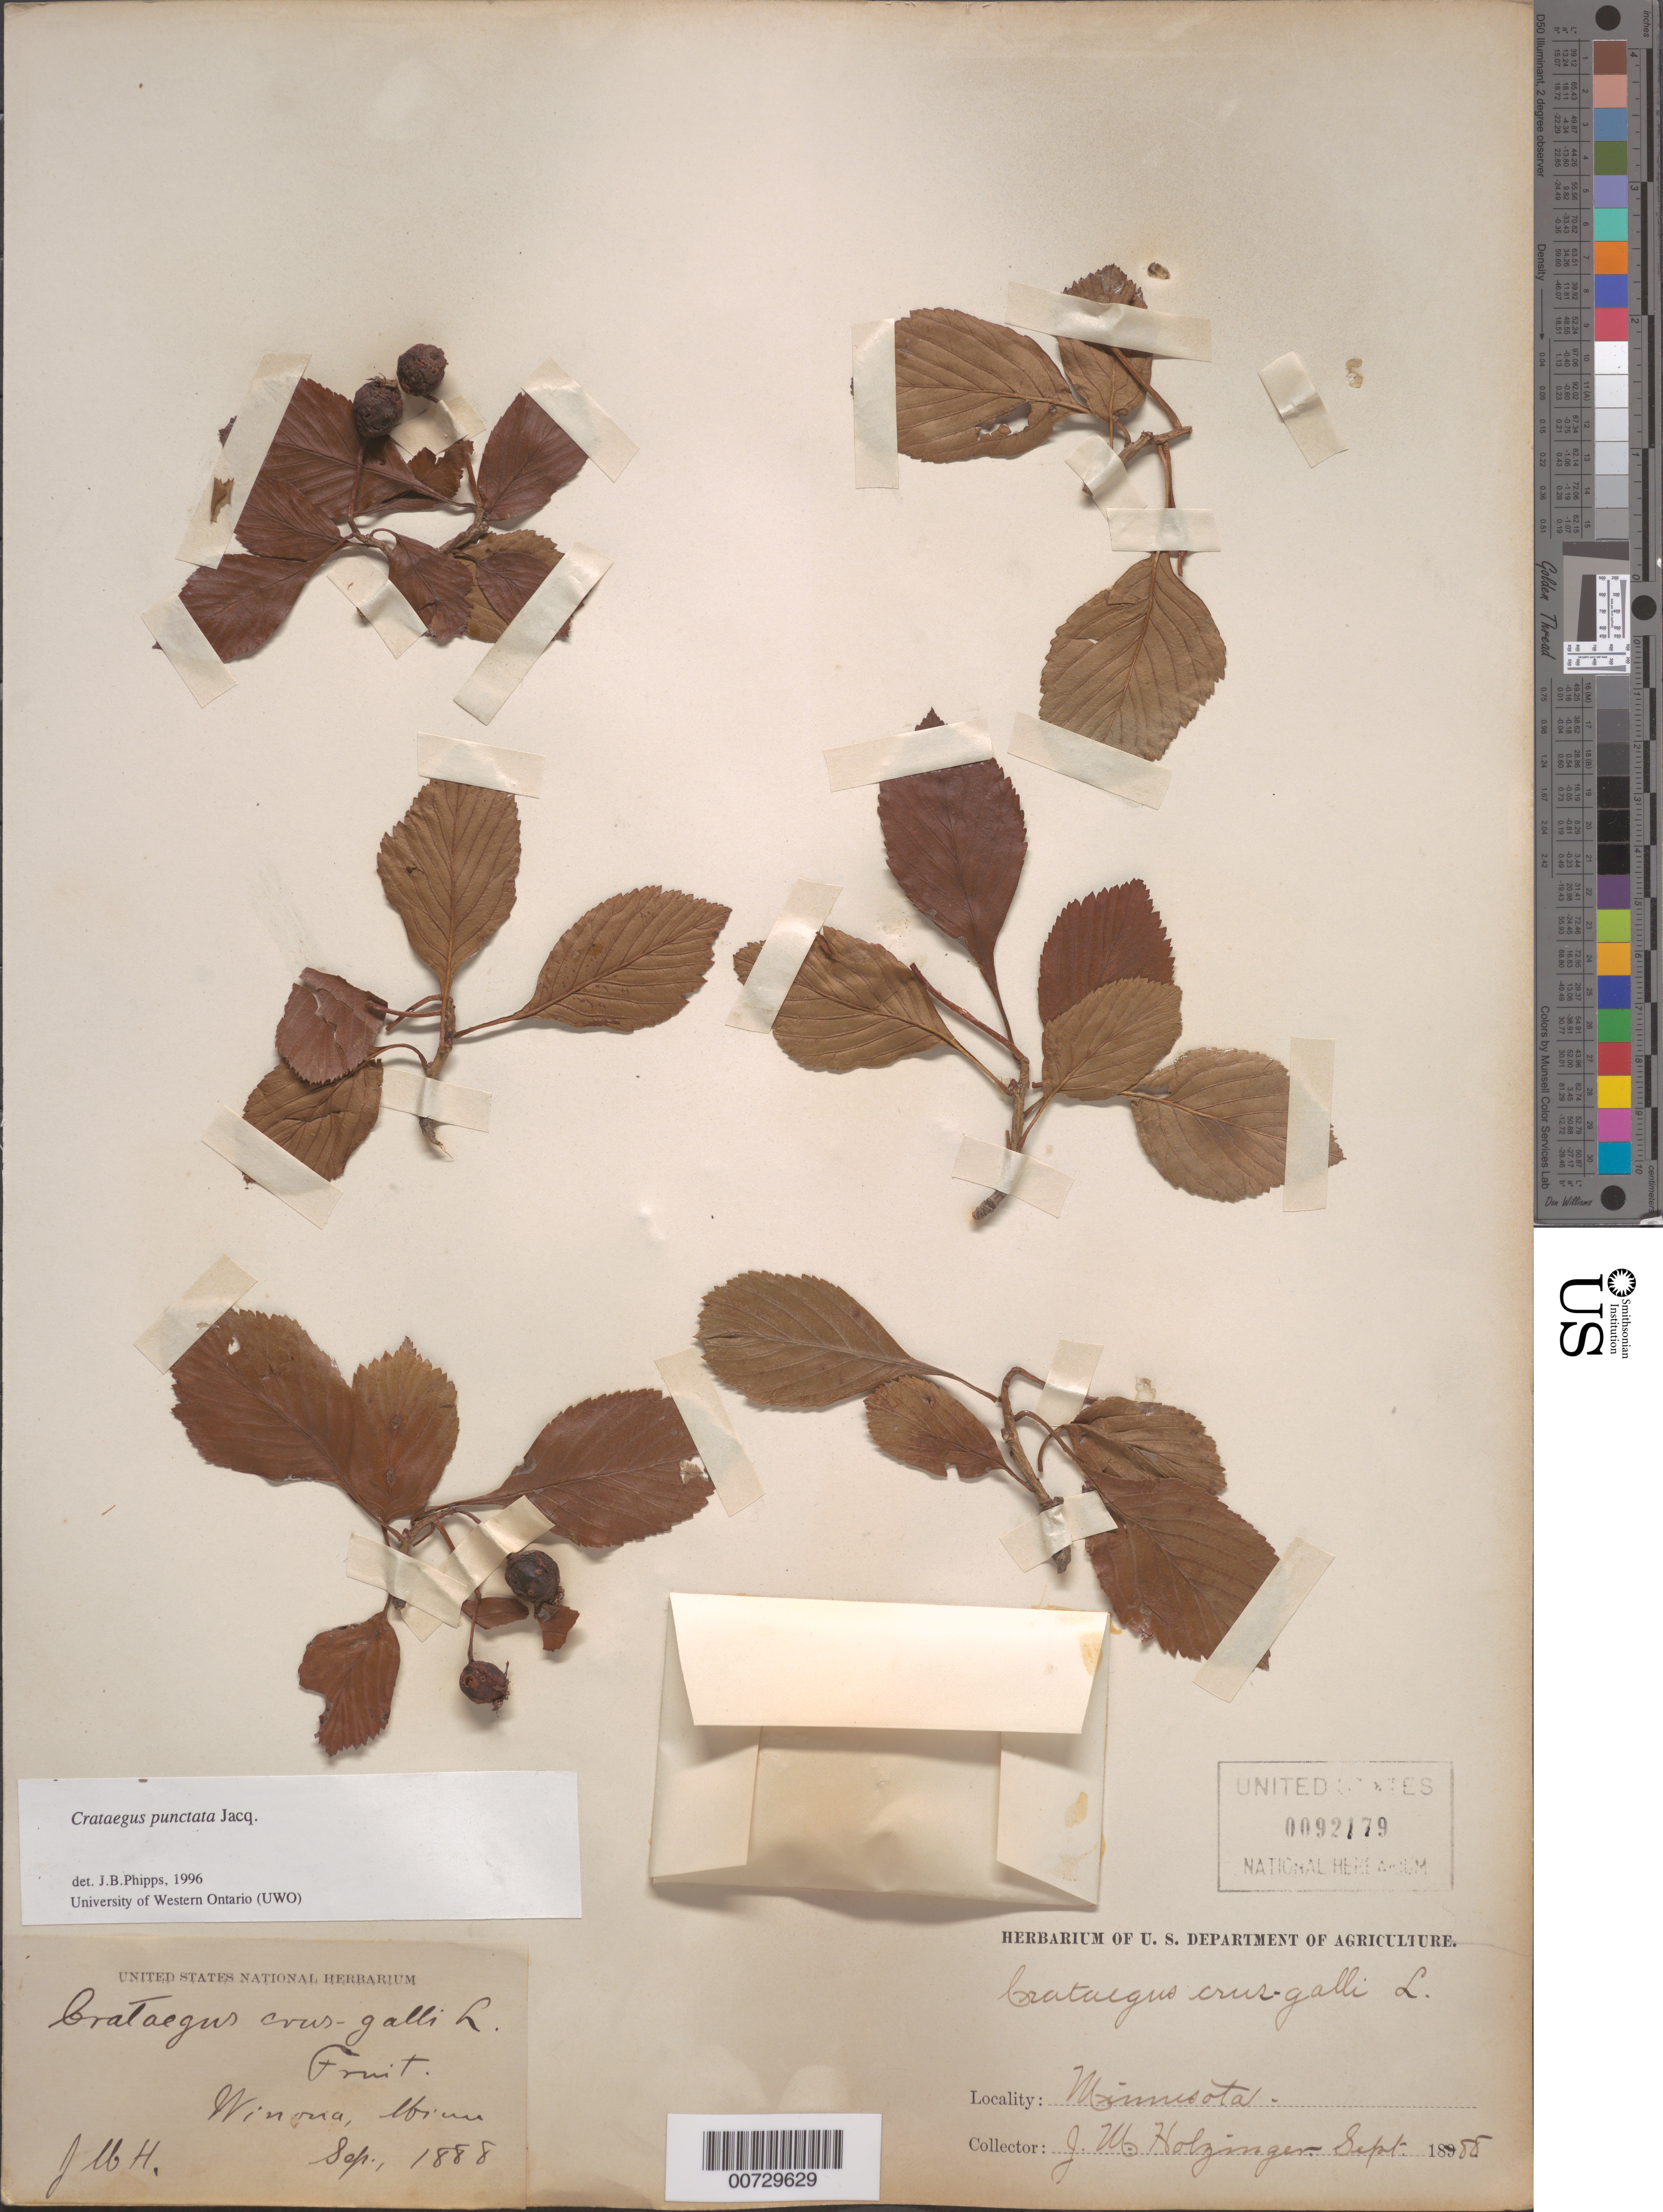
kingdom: Plantae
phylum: Tracheophyta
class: Magnoliopsida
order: Rosales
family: Rosaceae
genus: Crataegus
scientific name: Crataegus punctata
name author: Jacq.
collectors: J. M. Holzinger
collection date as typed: Sep 1888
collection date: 1888-09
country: United States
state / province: Minnesota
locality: Winona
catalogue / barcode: US 92179